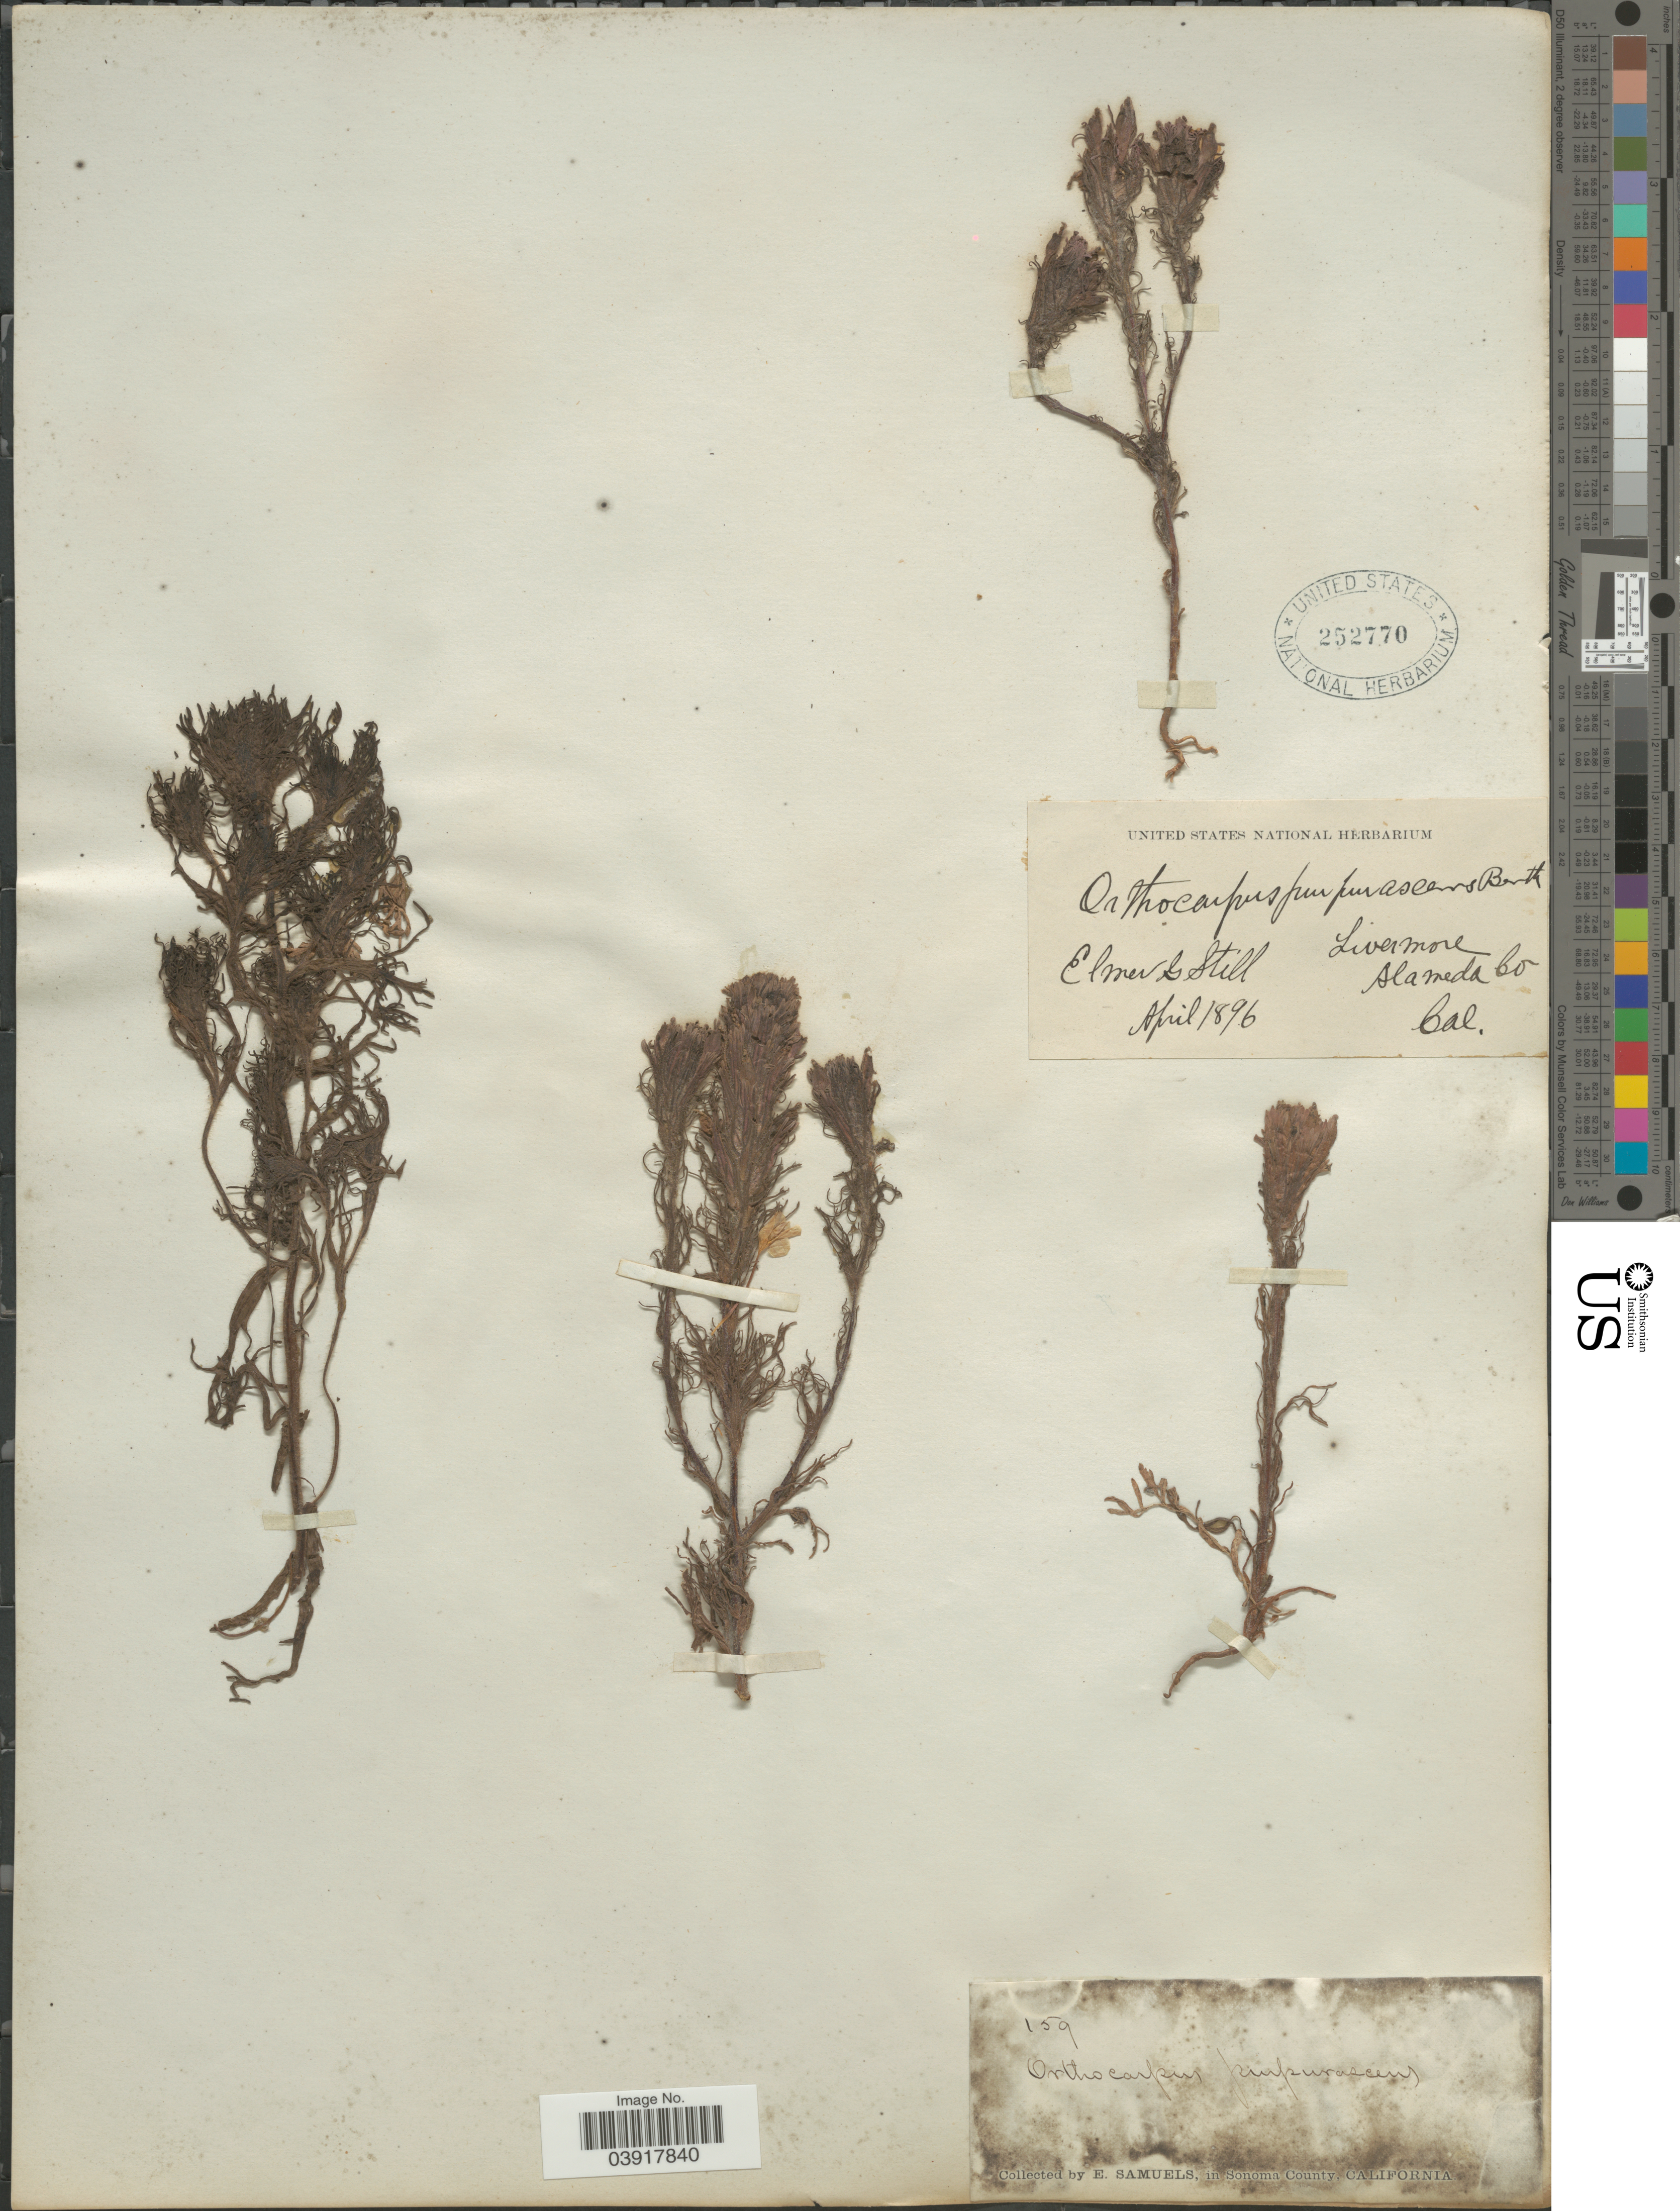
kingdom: Plantae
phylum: Tracheophyta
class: Magnoliopsida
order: Lamiales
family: Orobanchaceae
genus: Orthocarpus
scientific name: Orthocarpus purpurascens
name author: Benth.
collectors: E. Samuels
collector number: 159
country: United States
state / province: California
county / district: Sonoma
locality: Sonoma County.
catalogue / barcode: US 252770-2